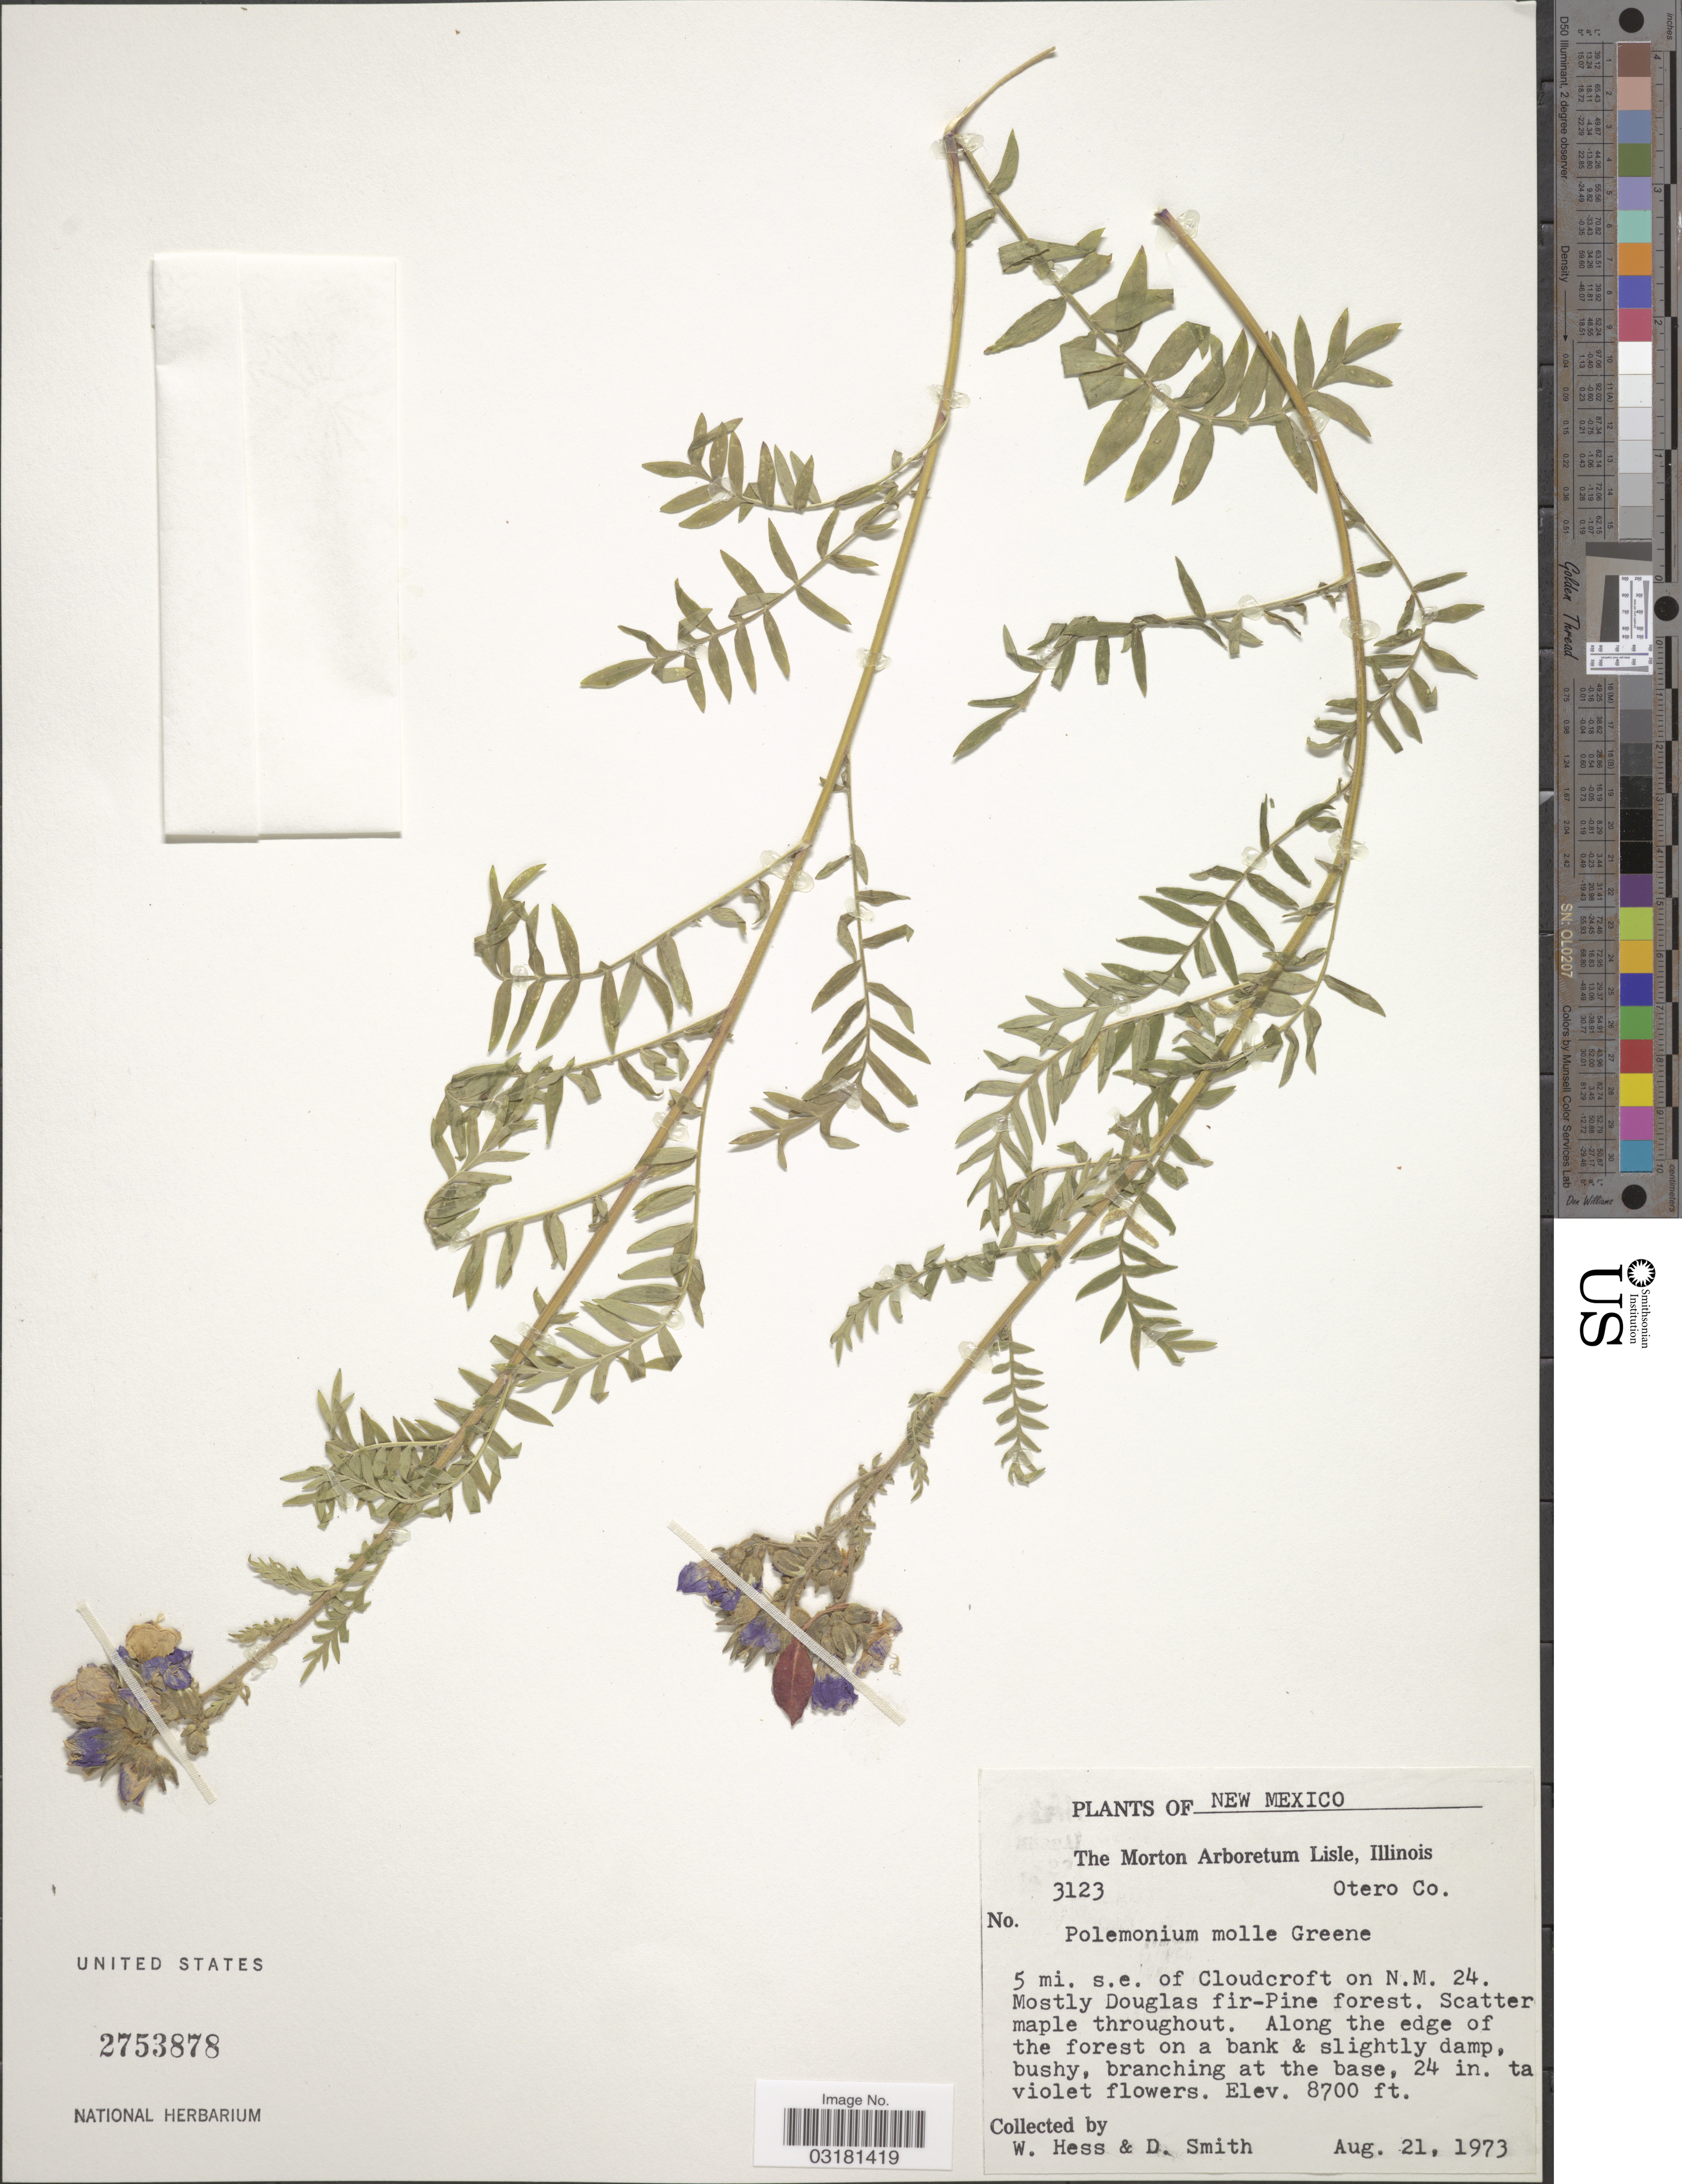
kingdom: Plantae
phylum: Tracheophyta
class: Magnoliopsida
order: Ericales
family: Polemoniaceae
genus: Polemonium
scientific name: Polemonium molle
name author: Greene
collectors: W. Hess & D. Smith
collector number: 3123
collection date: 1973-08-21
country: United States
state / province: New Mexico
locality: Otero Co. 5 mi. s.e. of Cloudcroft on N. M. 24.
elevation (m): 2652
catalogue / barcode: US 2753878